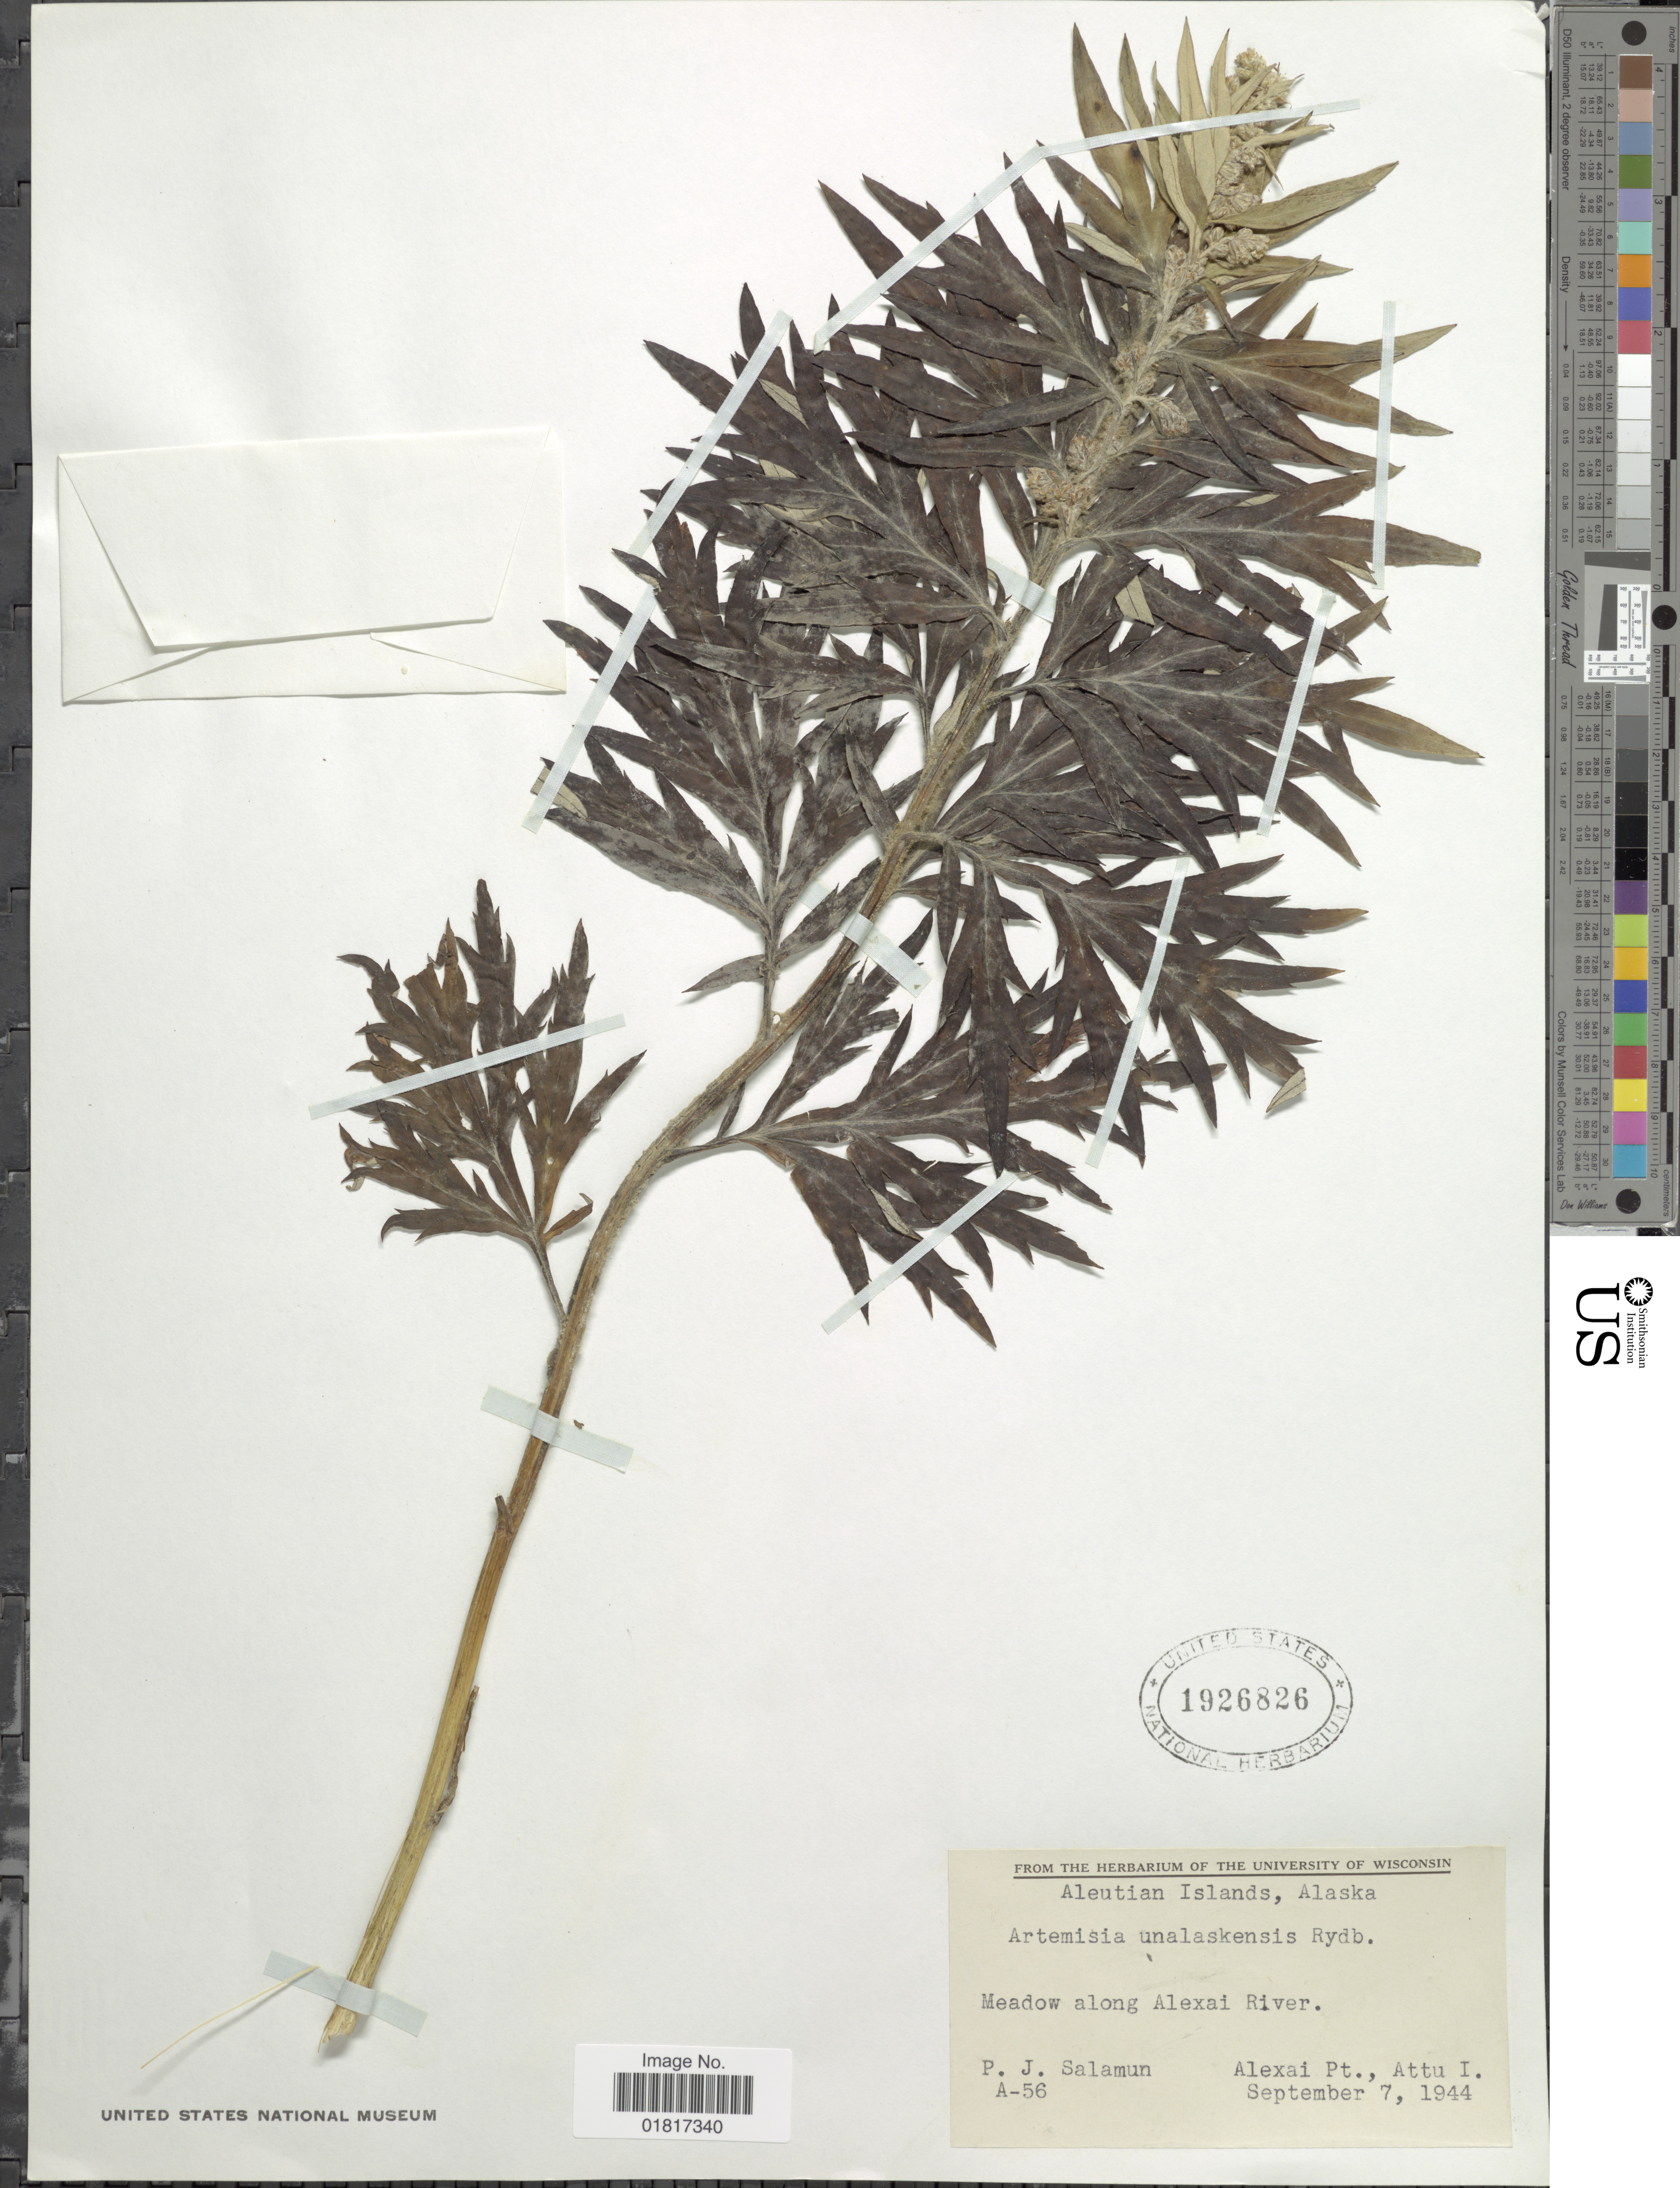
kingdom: Plantae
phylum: Tracheophyta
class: Magnoliopsida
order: Asterales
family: Asteraceae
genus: Artemisia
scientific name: Artemisia unalaskensis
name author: Rydb.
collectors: P. Salamun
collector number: A-56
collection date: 1944-09-07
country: United States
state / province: Alaska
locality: Aleutian Islands, meadow along Alexai River. lexai Pt., Attu I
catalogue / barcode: US 1926826